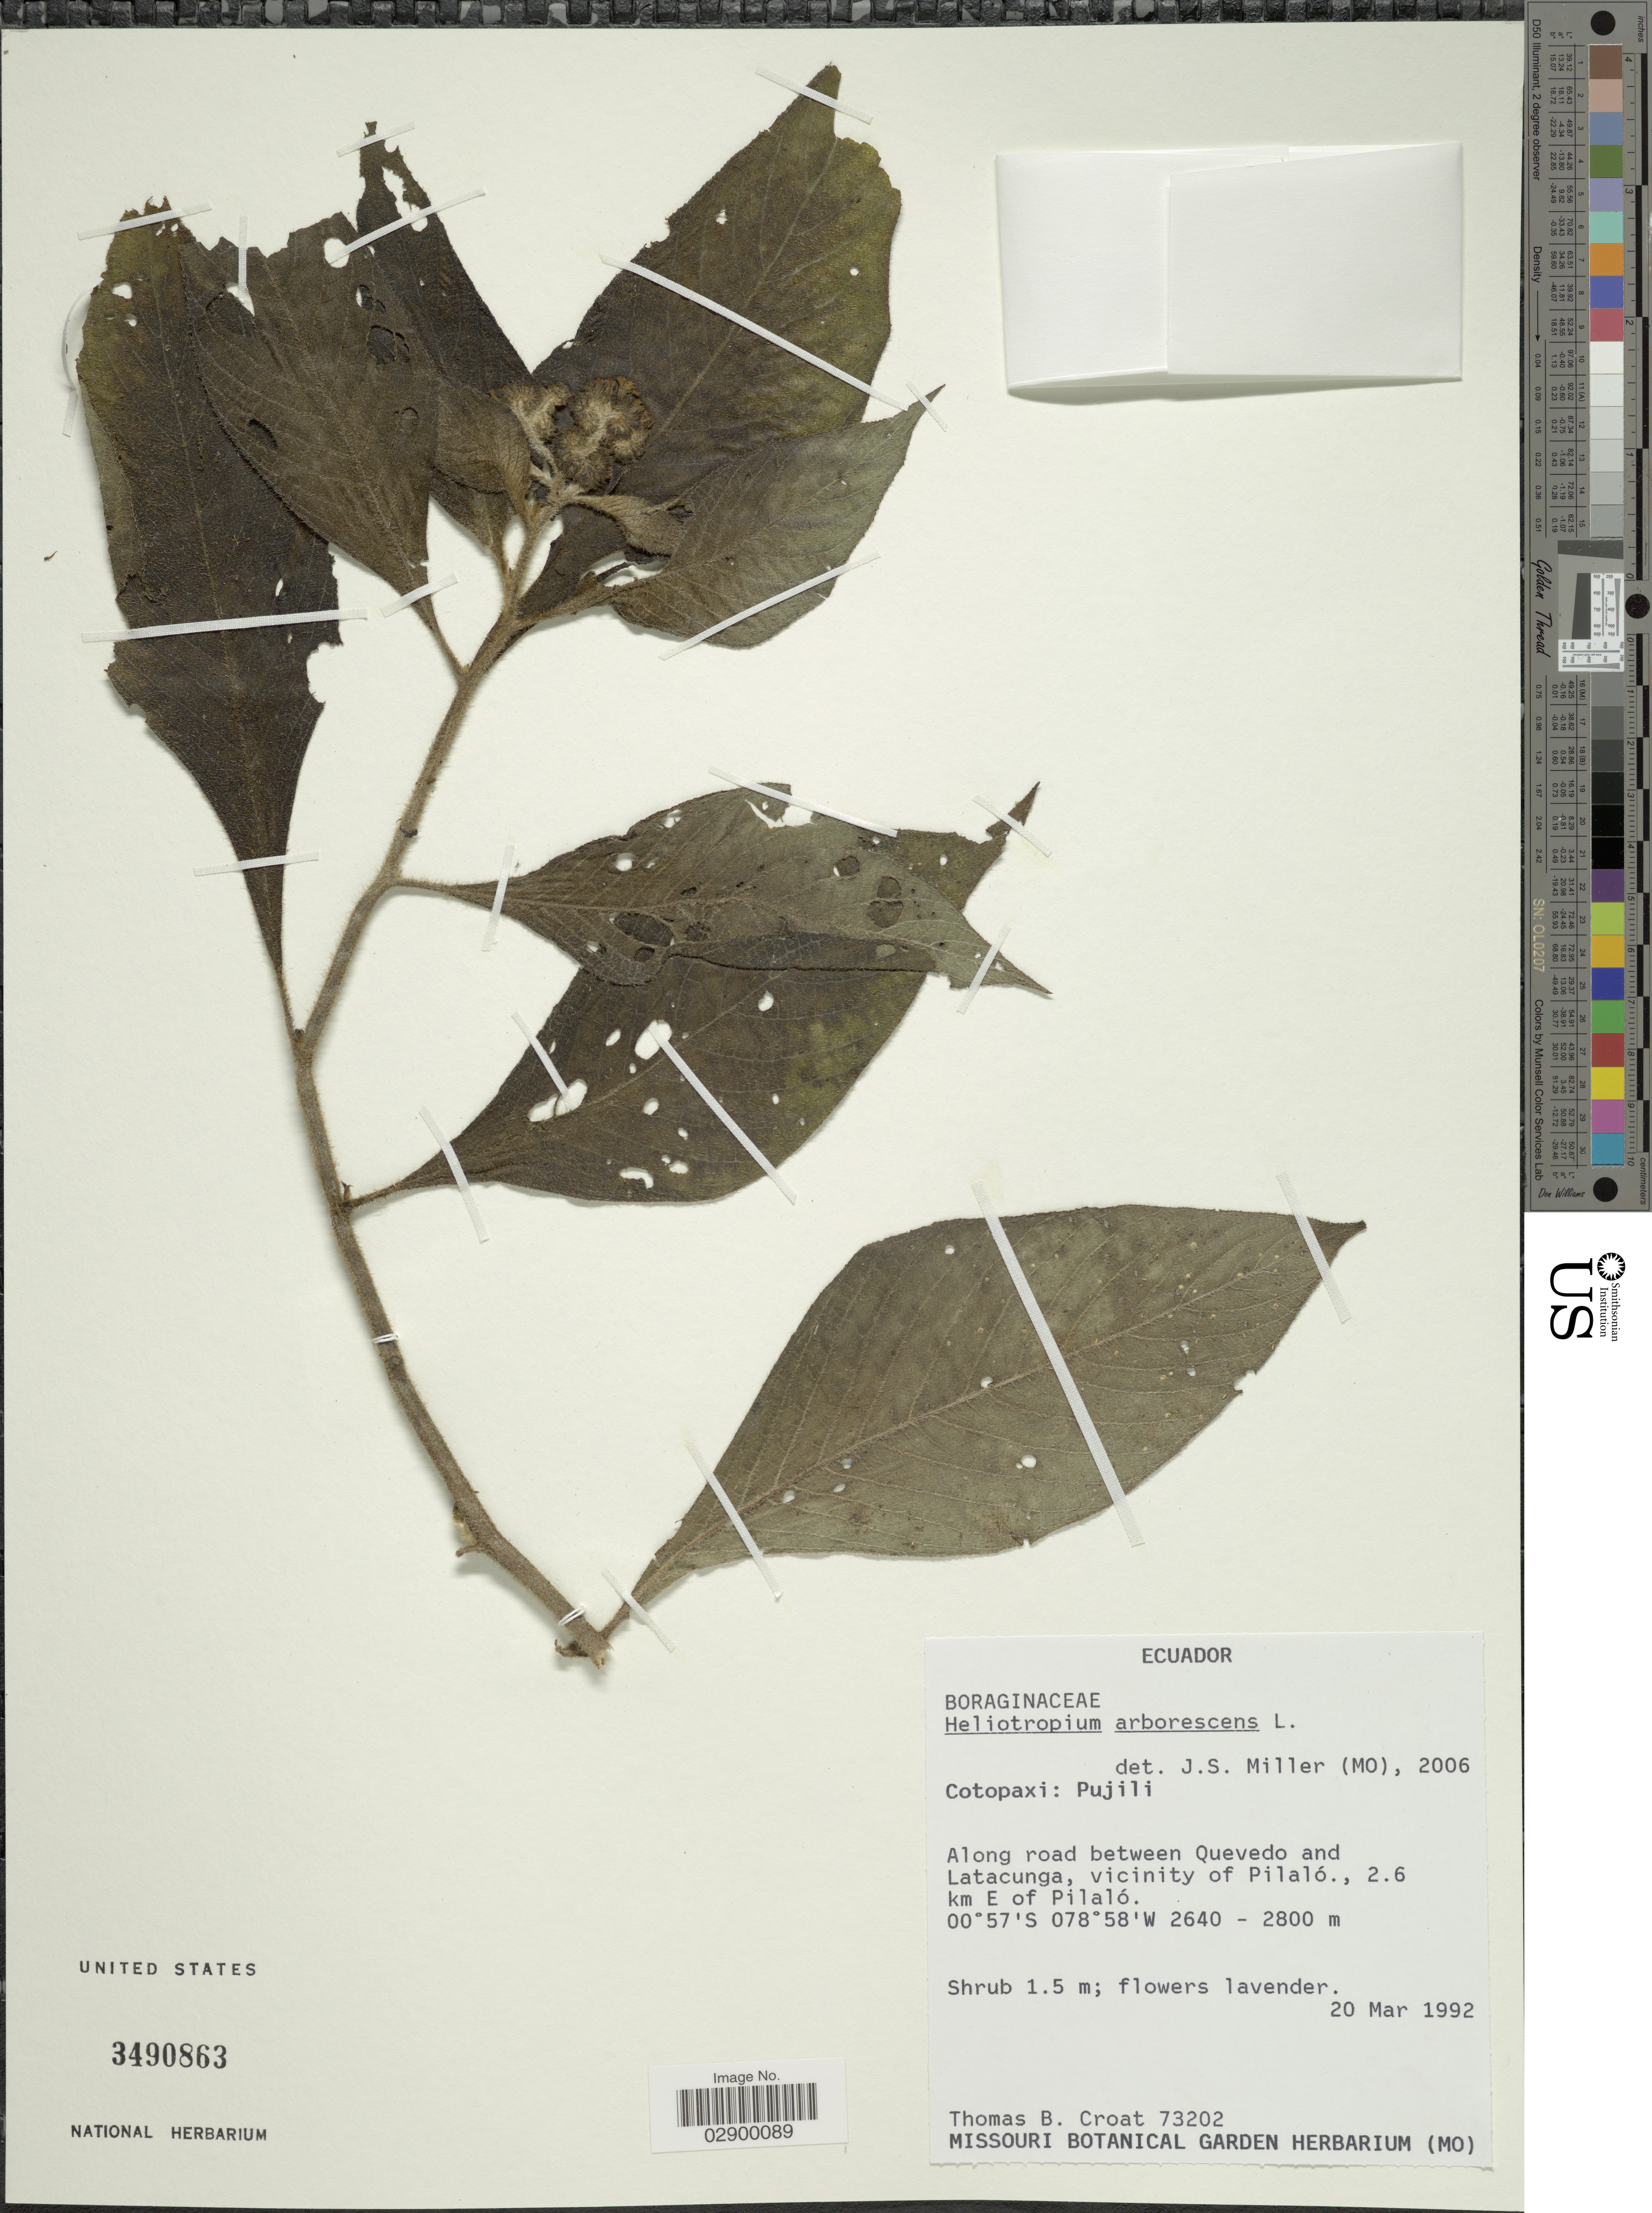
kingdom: Plantae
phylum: Tracheophyta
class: Magnoliopsida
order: Boraginales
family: Heliotropiaceae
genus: Heliotropium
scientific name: Heliotropium arborescens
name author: L.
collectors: T. B. Croat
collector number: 73202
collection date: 1992-03-20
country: Ecuador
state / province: Cotopaxi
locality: Pujili. Along road between Quevedo and Latacunga, vicinity of Pilaló, 2.6 km E of Pilaló.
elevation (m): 2640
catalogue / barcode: US 3490863